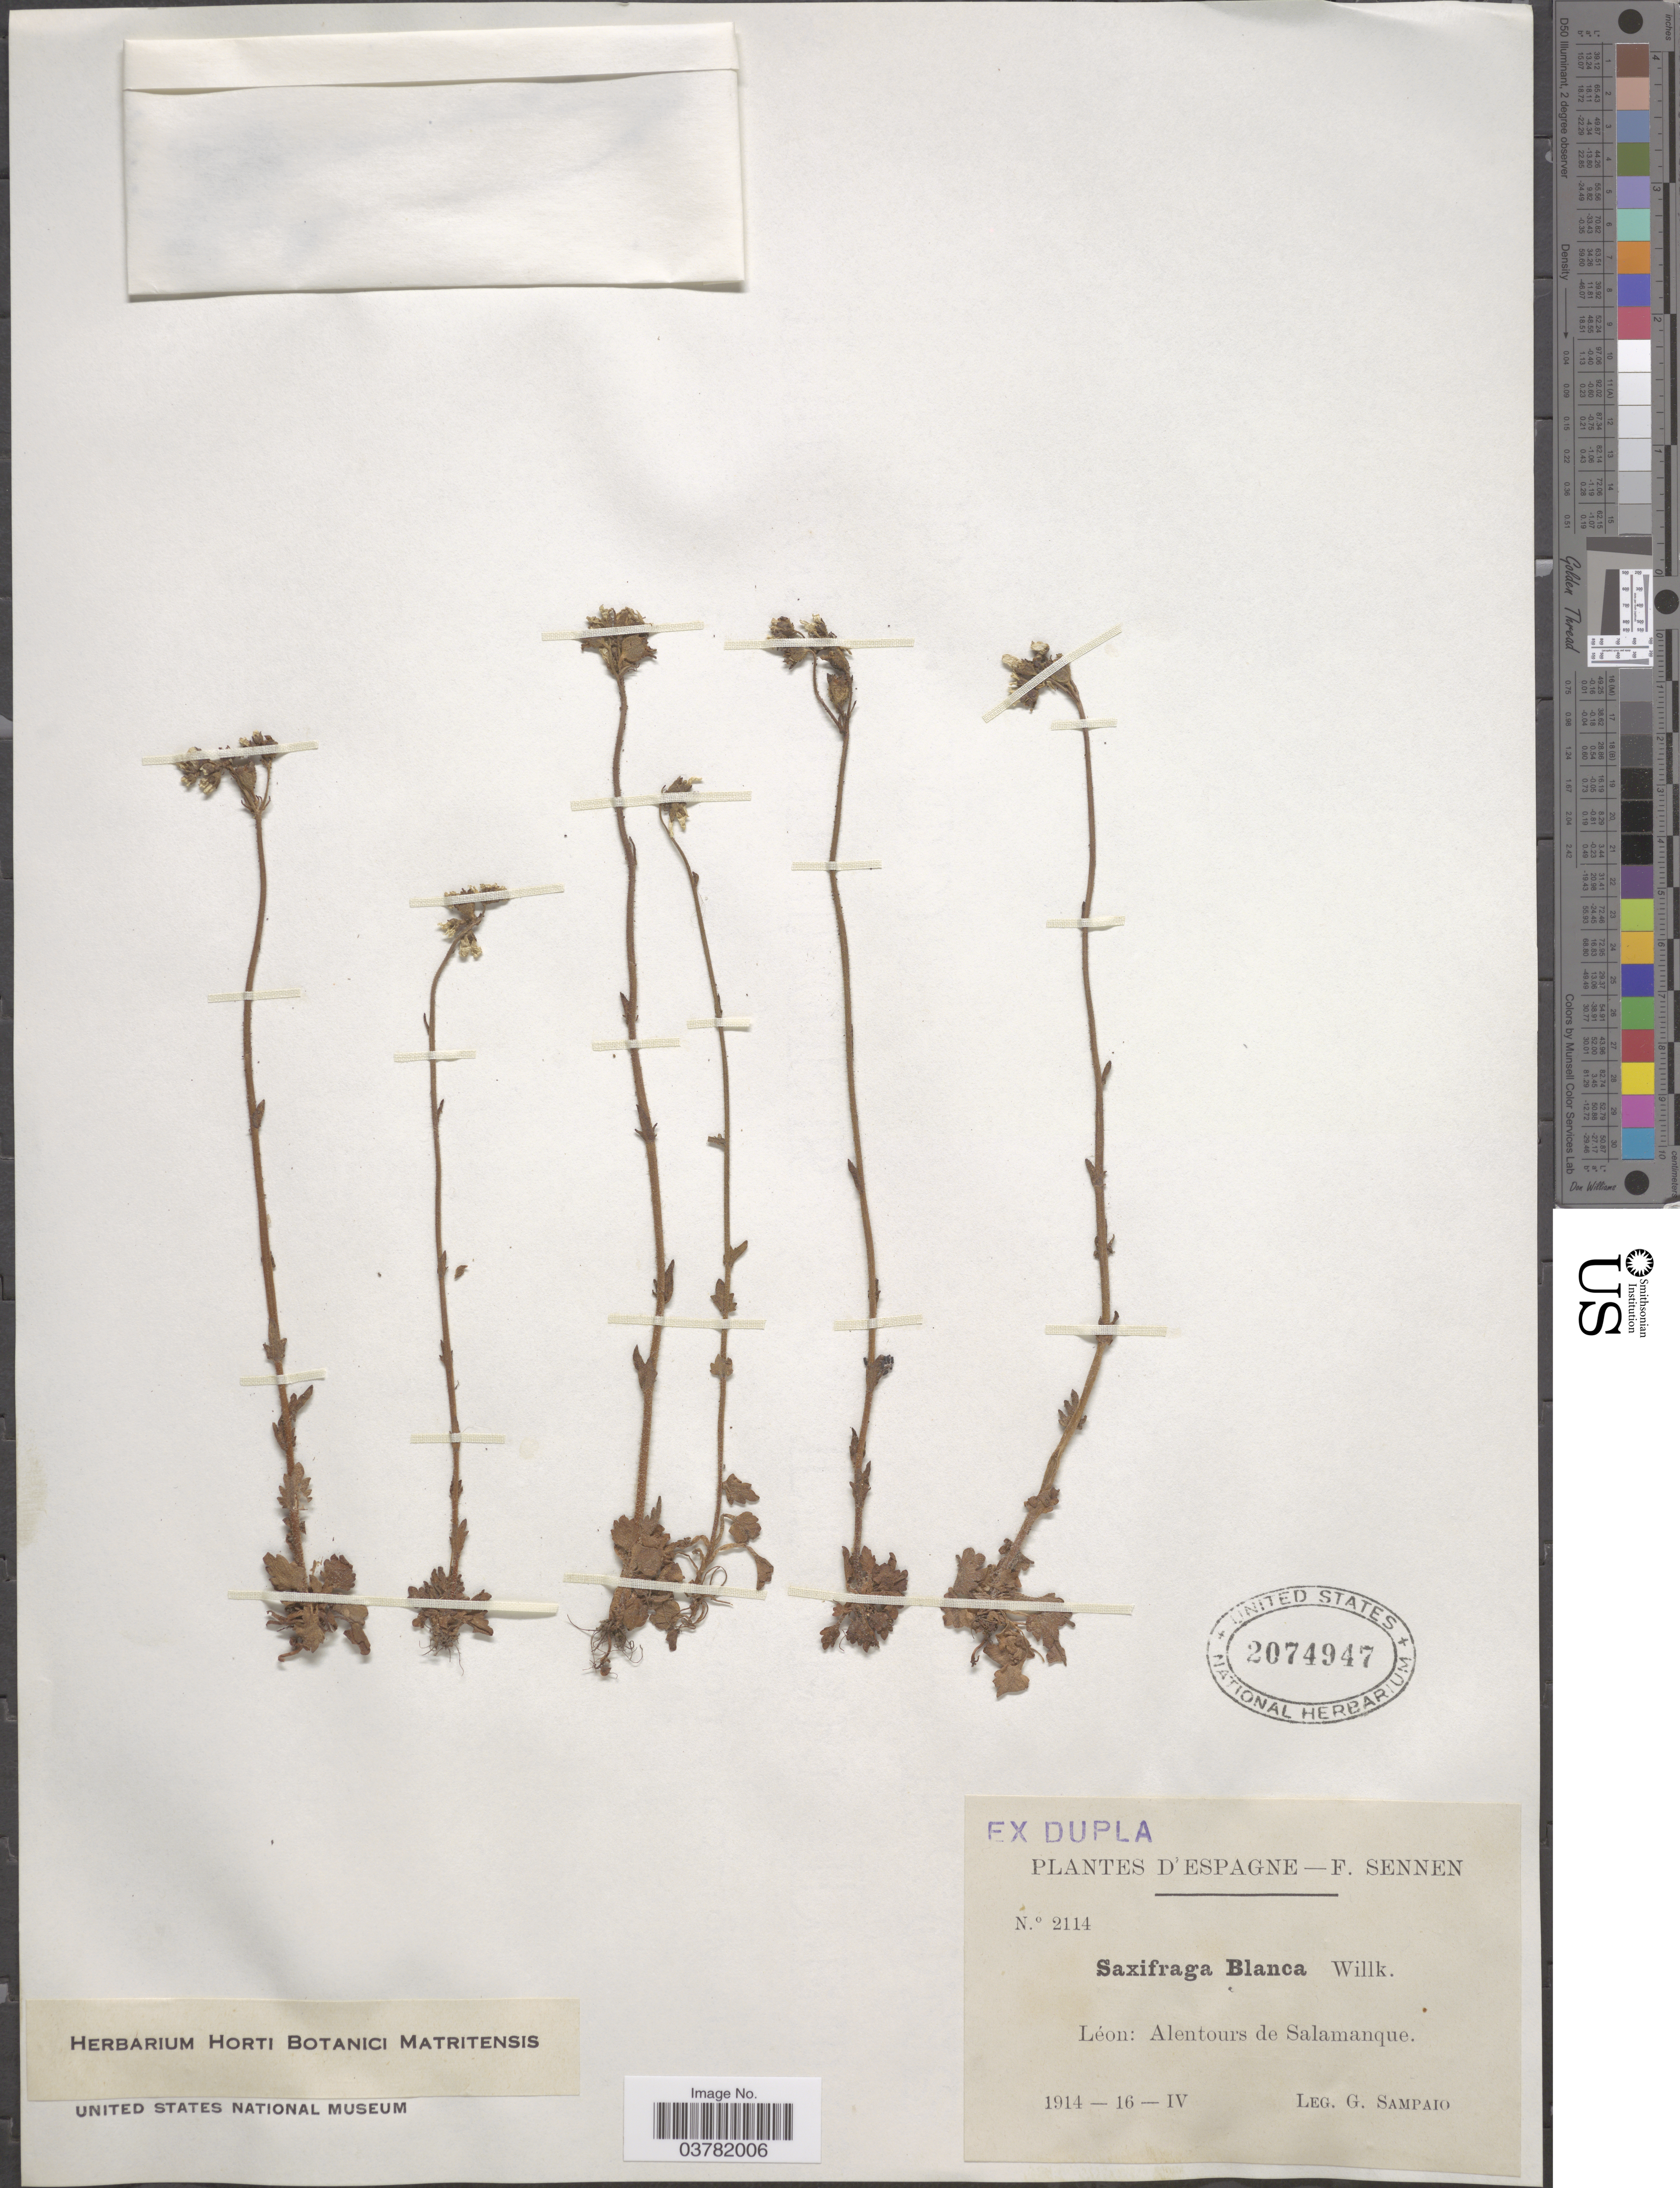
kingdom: Plantae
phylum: Tracheophyta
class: Magnoliopsida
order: Saxifragales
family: Saxifragaceae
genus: Saxifraga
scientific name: Saxifraga blanca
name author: Willk.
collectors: G. A. Sampaio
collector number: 2114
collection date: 1914-04-16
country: Spain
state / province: Castilla y León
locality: Léon: Alentours de Salamanque.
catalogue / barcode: US 2074947